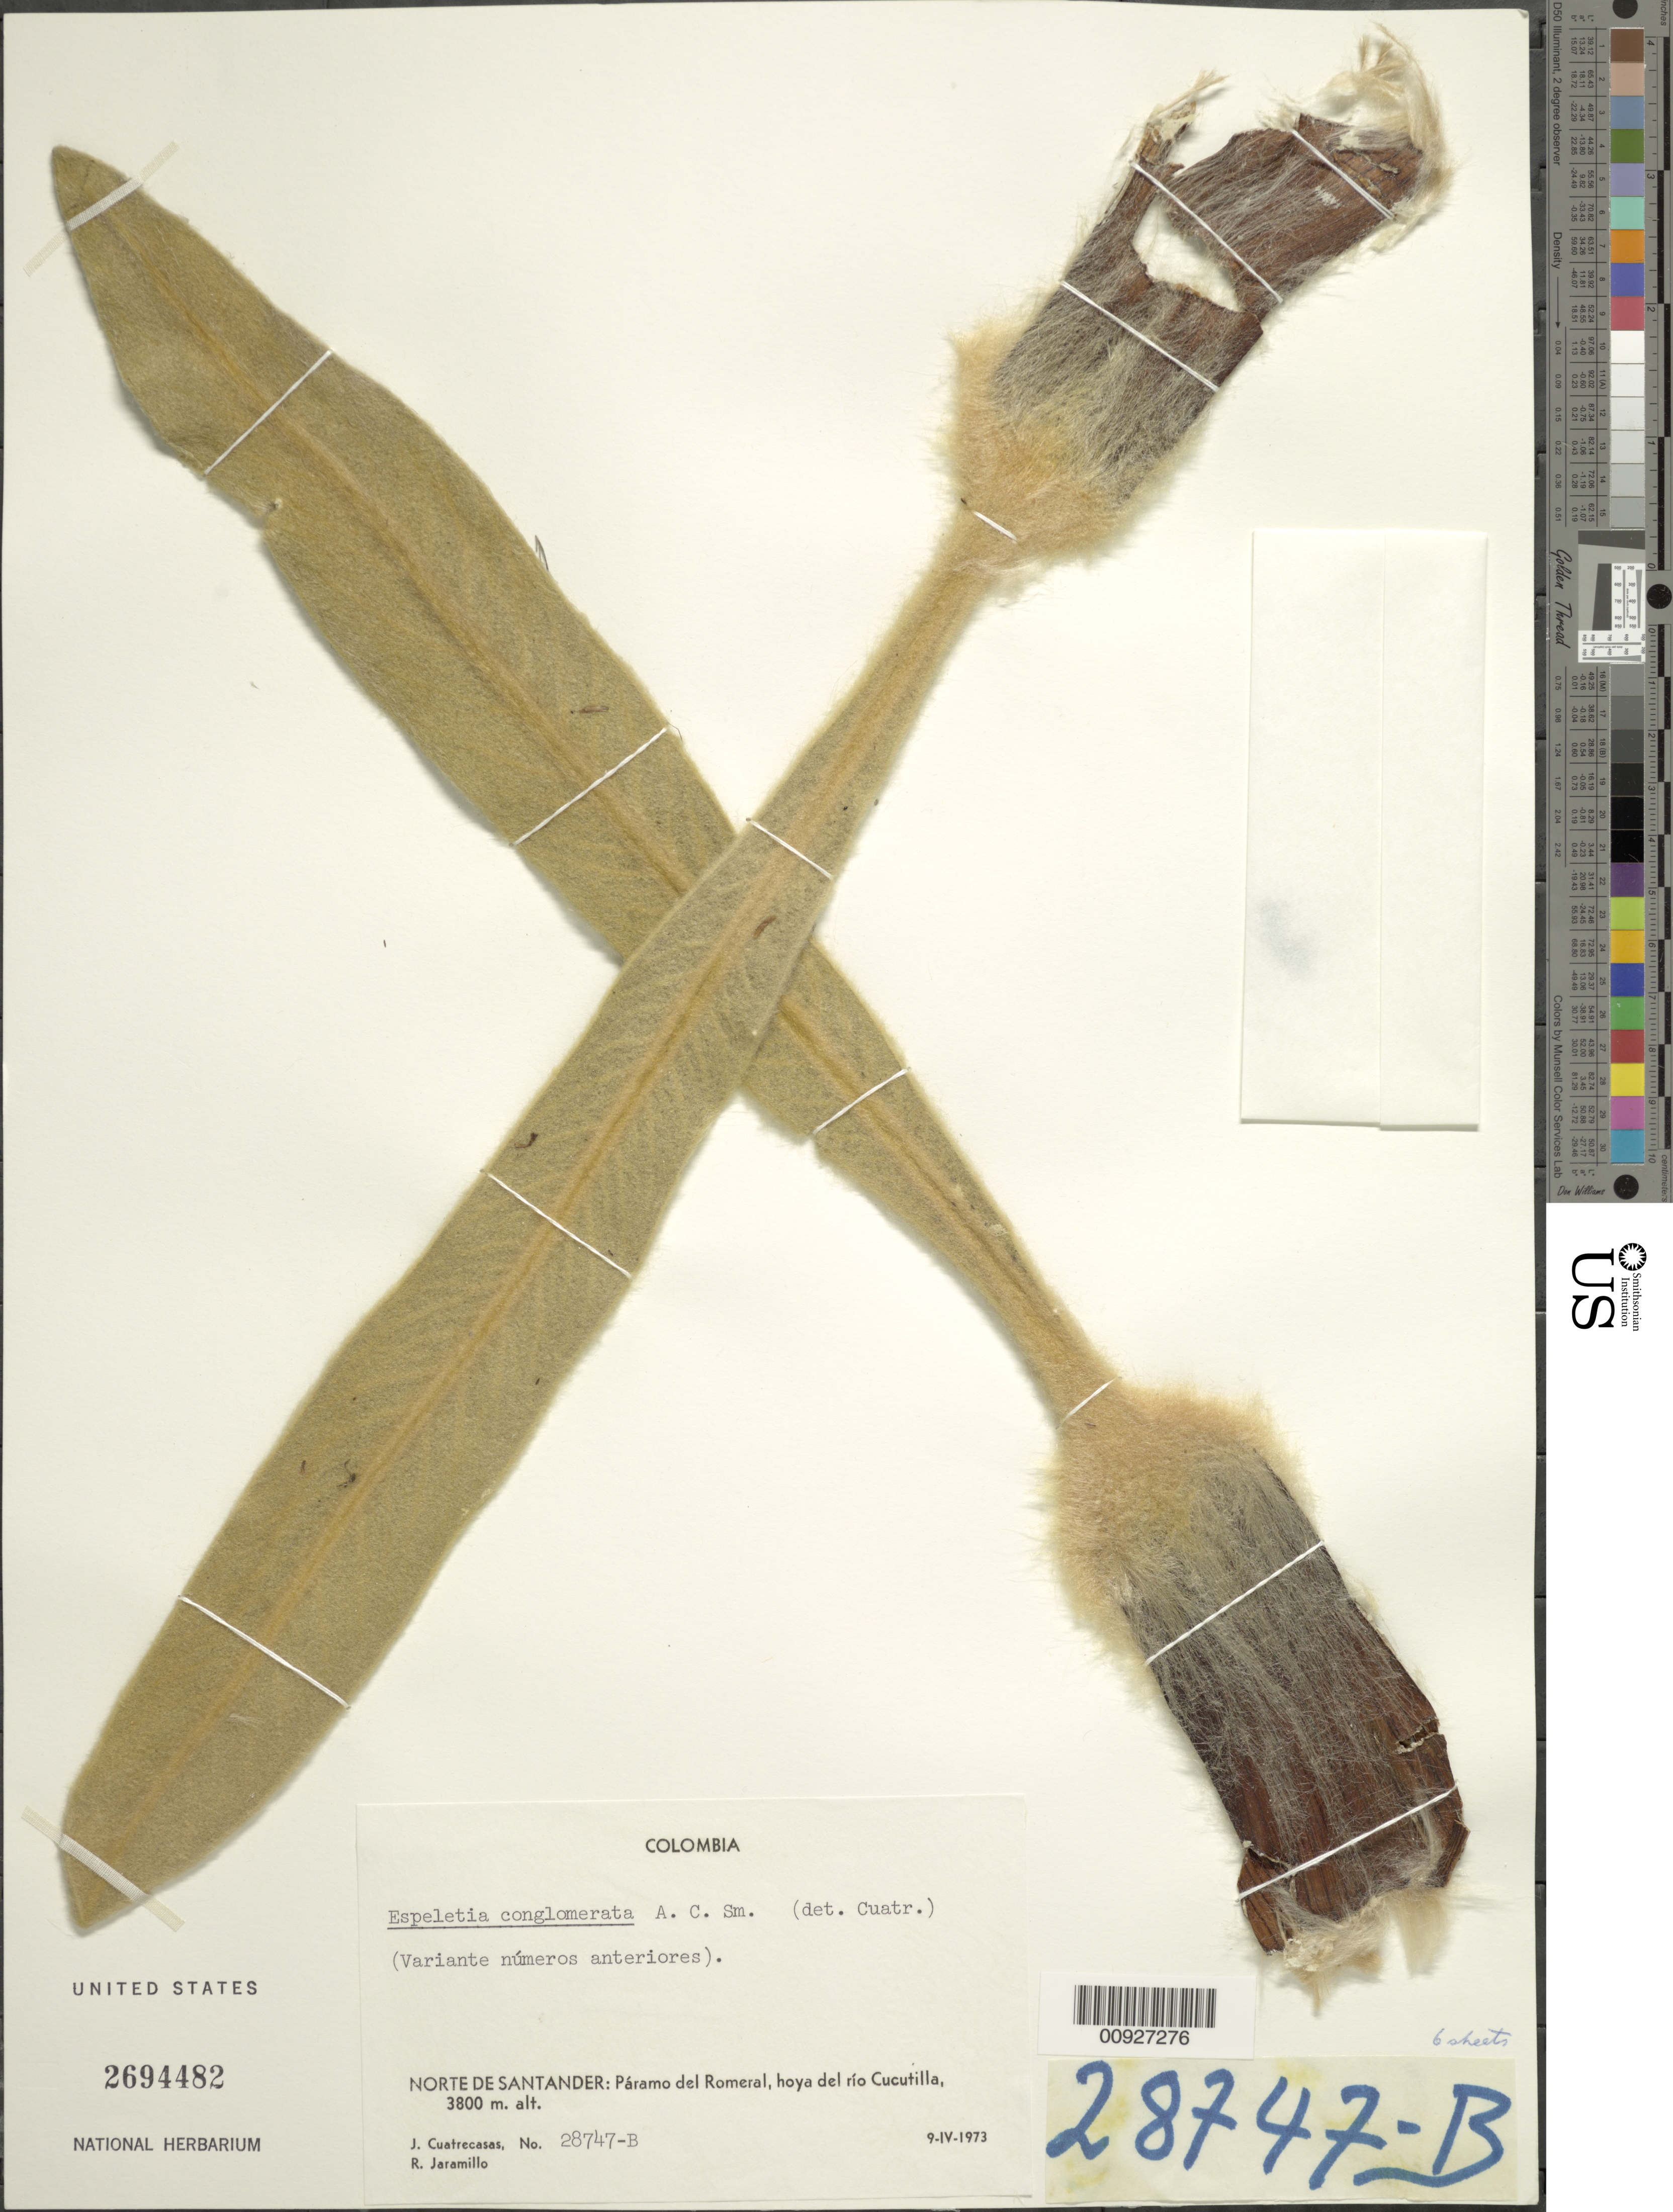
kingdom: Plantae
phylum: Tracheophyta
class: Magnoliopsida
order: Asterales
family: Asteraceae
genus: Espeletia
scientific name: Espeletia conglomerata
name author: A.C. Sm.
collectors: J. Cuatrecasas & R. Jaramillo M.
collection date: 1973-04-09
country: Colombia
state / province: Norte de Santander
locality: P. del Romeral. P. del Romeral, hoya del río Cucutilla.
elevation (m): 3800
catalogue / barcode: US 2694482